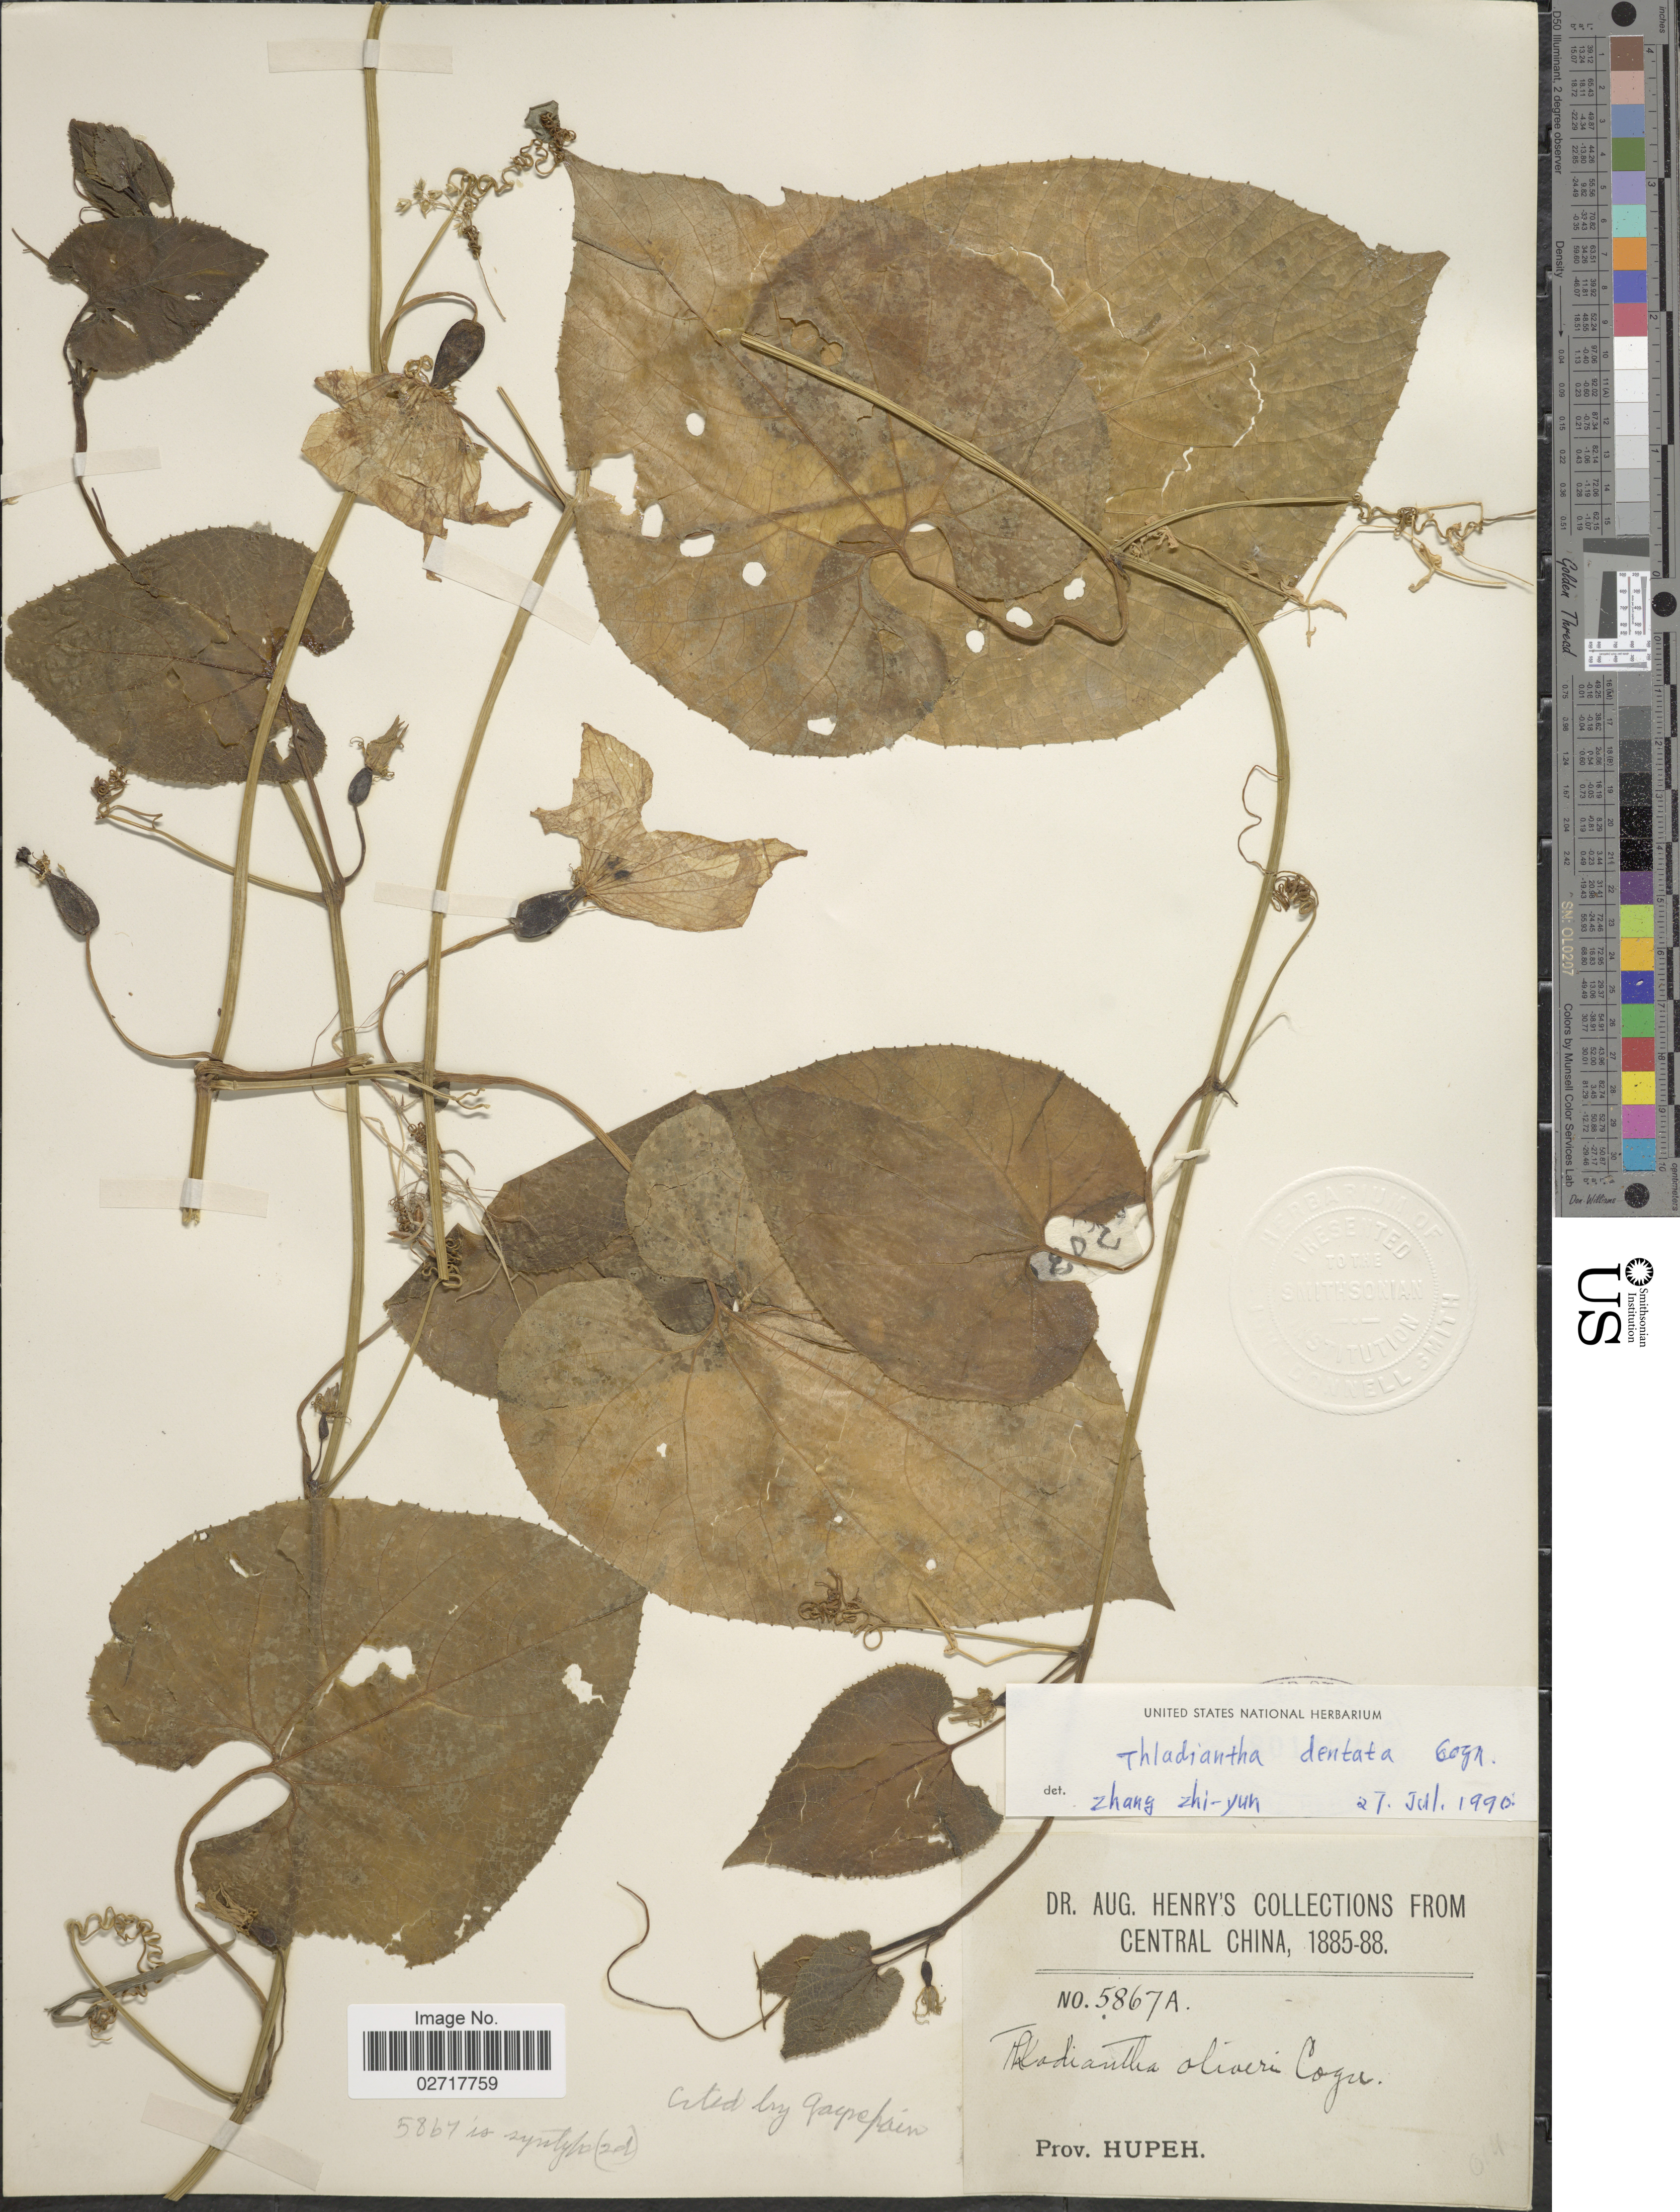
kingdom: Plantae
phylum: Tracheophyta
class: Magnoliopsida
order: Cucurbitales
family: Cucurbitaceae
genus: Thladiantha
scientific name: Thladiantha dentata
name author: Cogn. in Engl.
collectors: A. Henry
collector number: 5876 A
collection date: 1885/1888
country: China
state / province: Hubei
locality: Central China, Prov. Hupeh